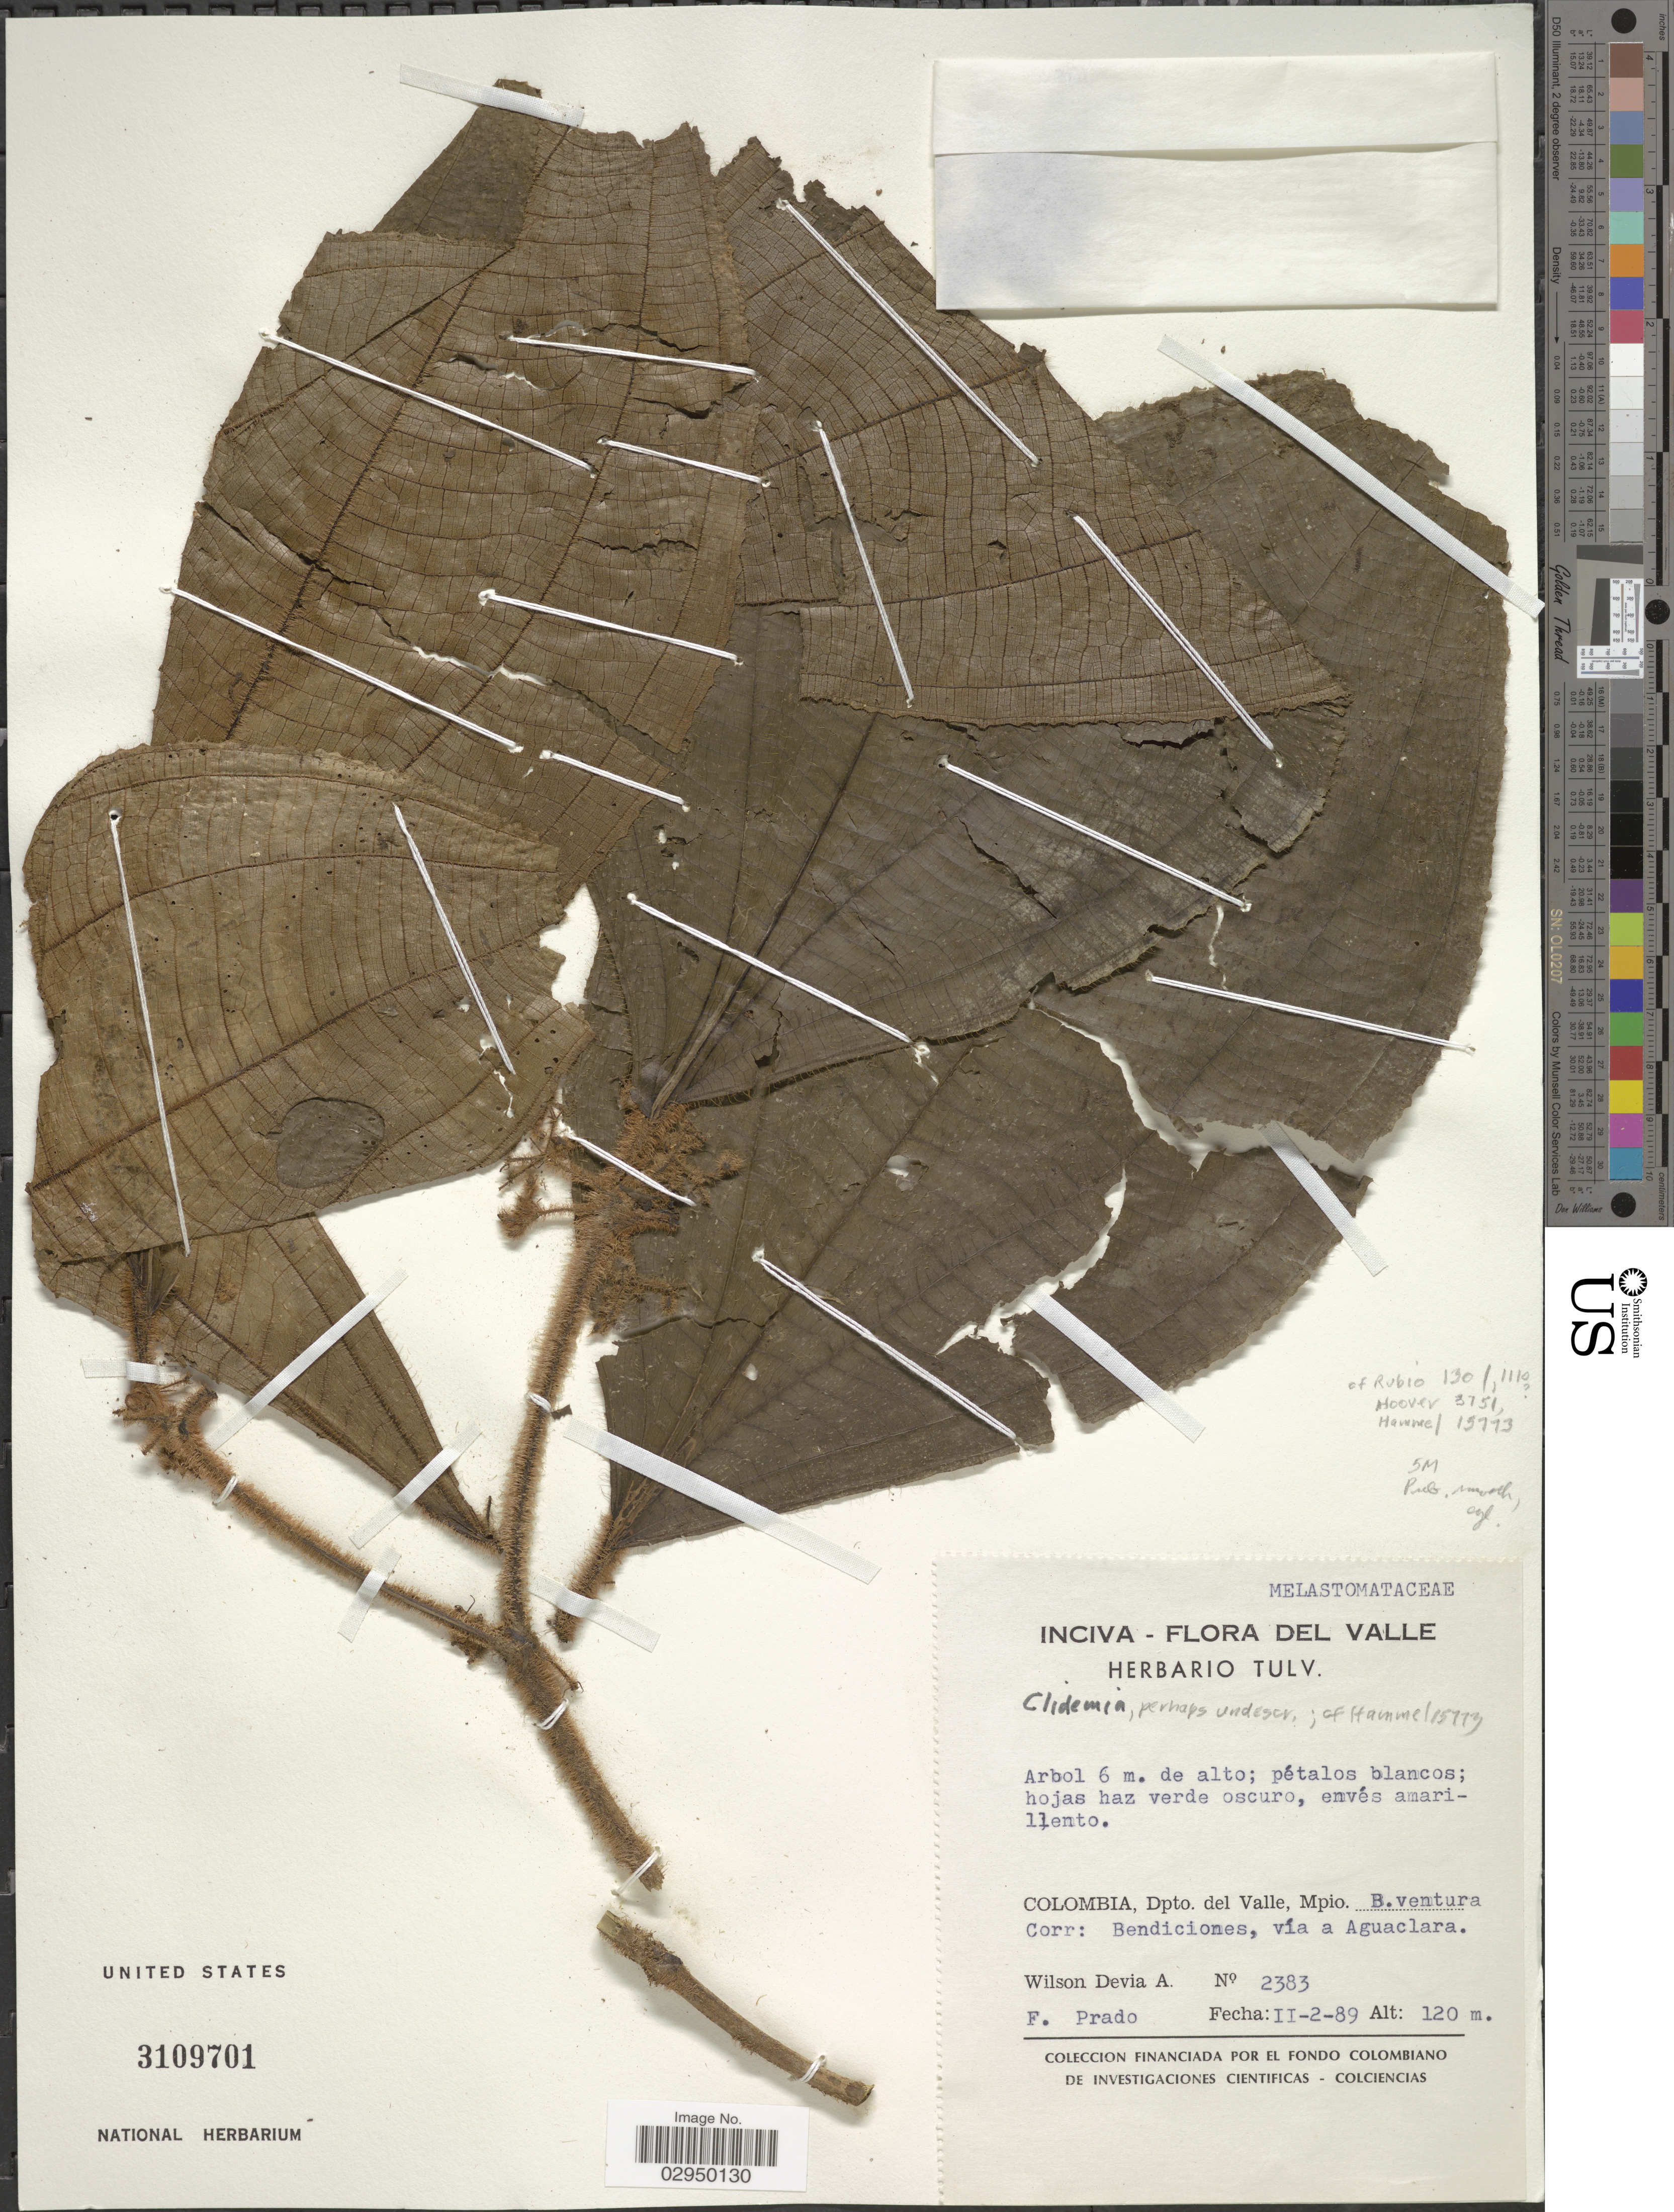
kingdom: Plantae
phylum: Tracheophyta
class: Magnoliopsida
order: Myrtales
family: Melastomataceae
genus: Miconia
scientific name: Miconia hammelii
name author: (Almeda) Almeda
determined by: Posada- Herrera, F. M.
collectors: W. Devia A. & F. Prado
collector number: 2383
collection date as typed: Transcribed d/m/y: 2/2/89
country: Colombia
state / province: Valle del Cauca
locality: Dpto. del Valle, Mpio. B.ventura. Corr: Bendiciones, vía a Aguaclara.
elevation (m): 120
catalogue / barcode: US 3109701